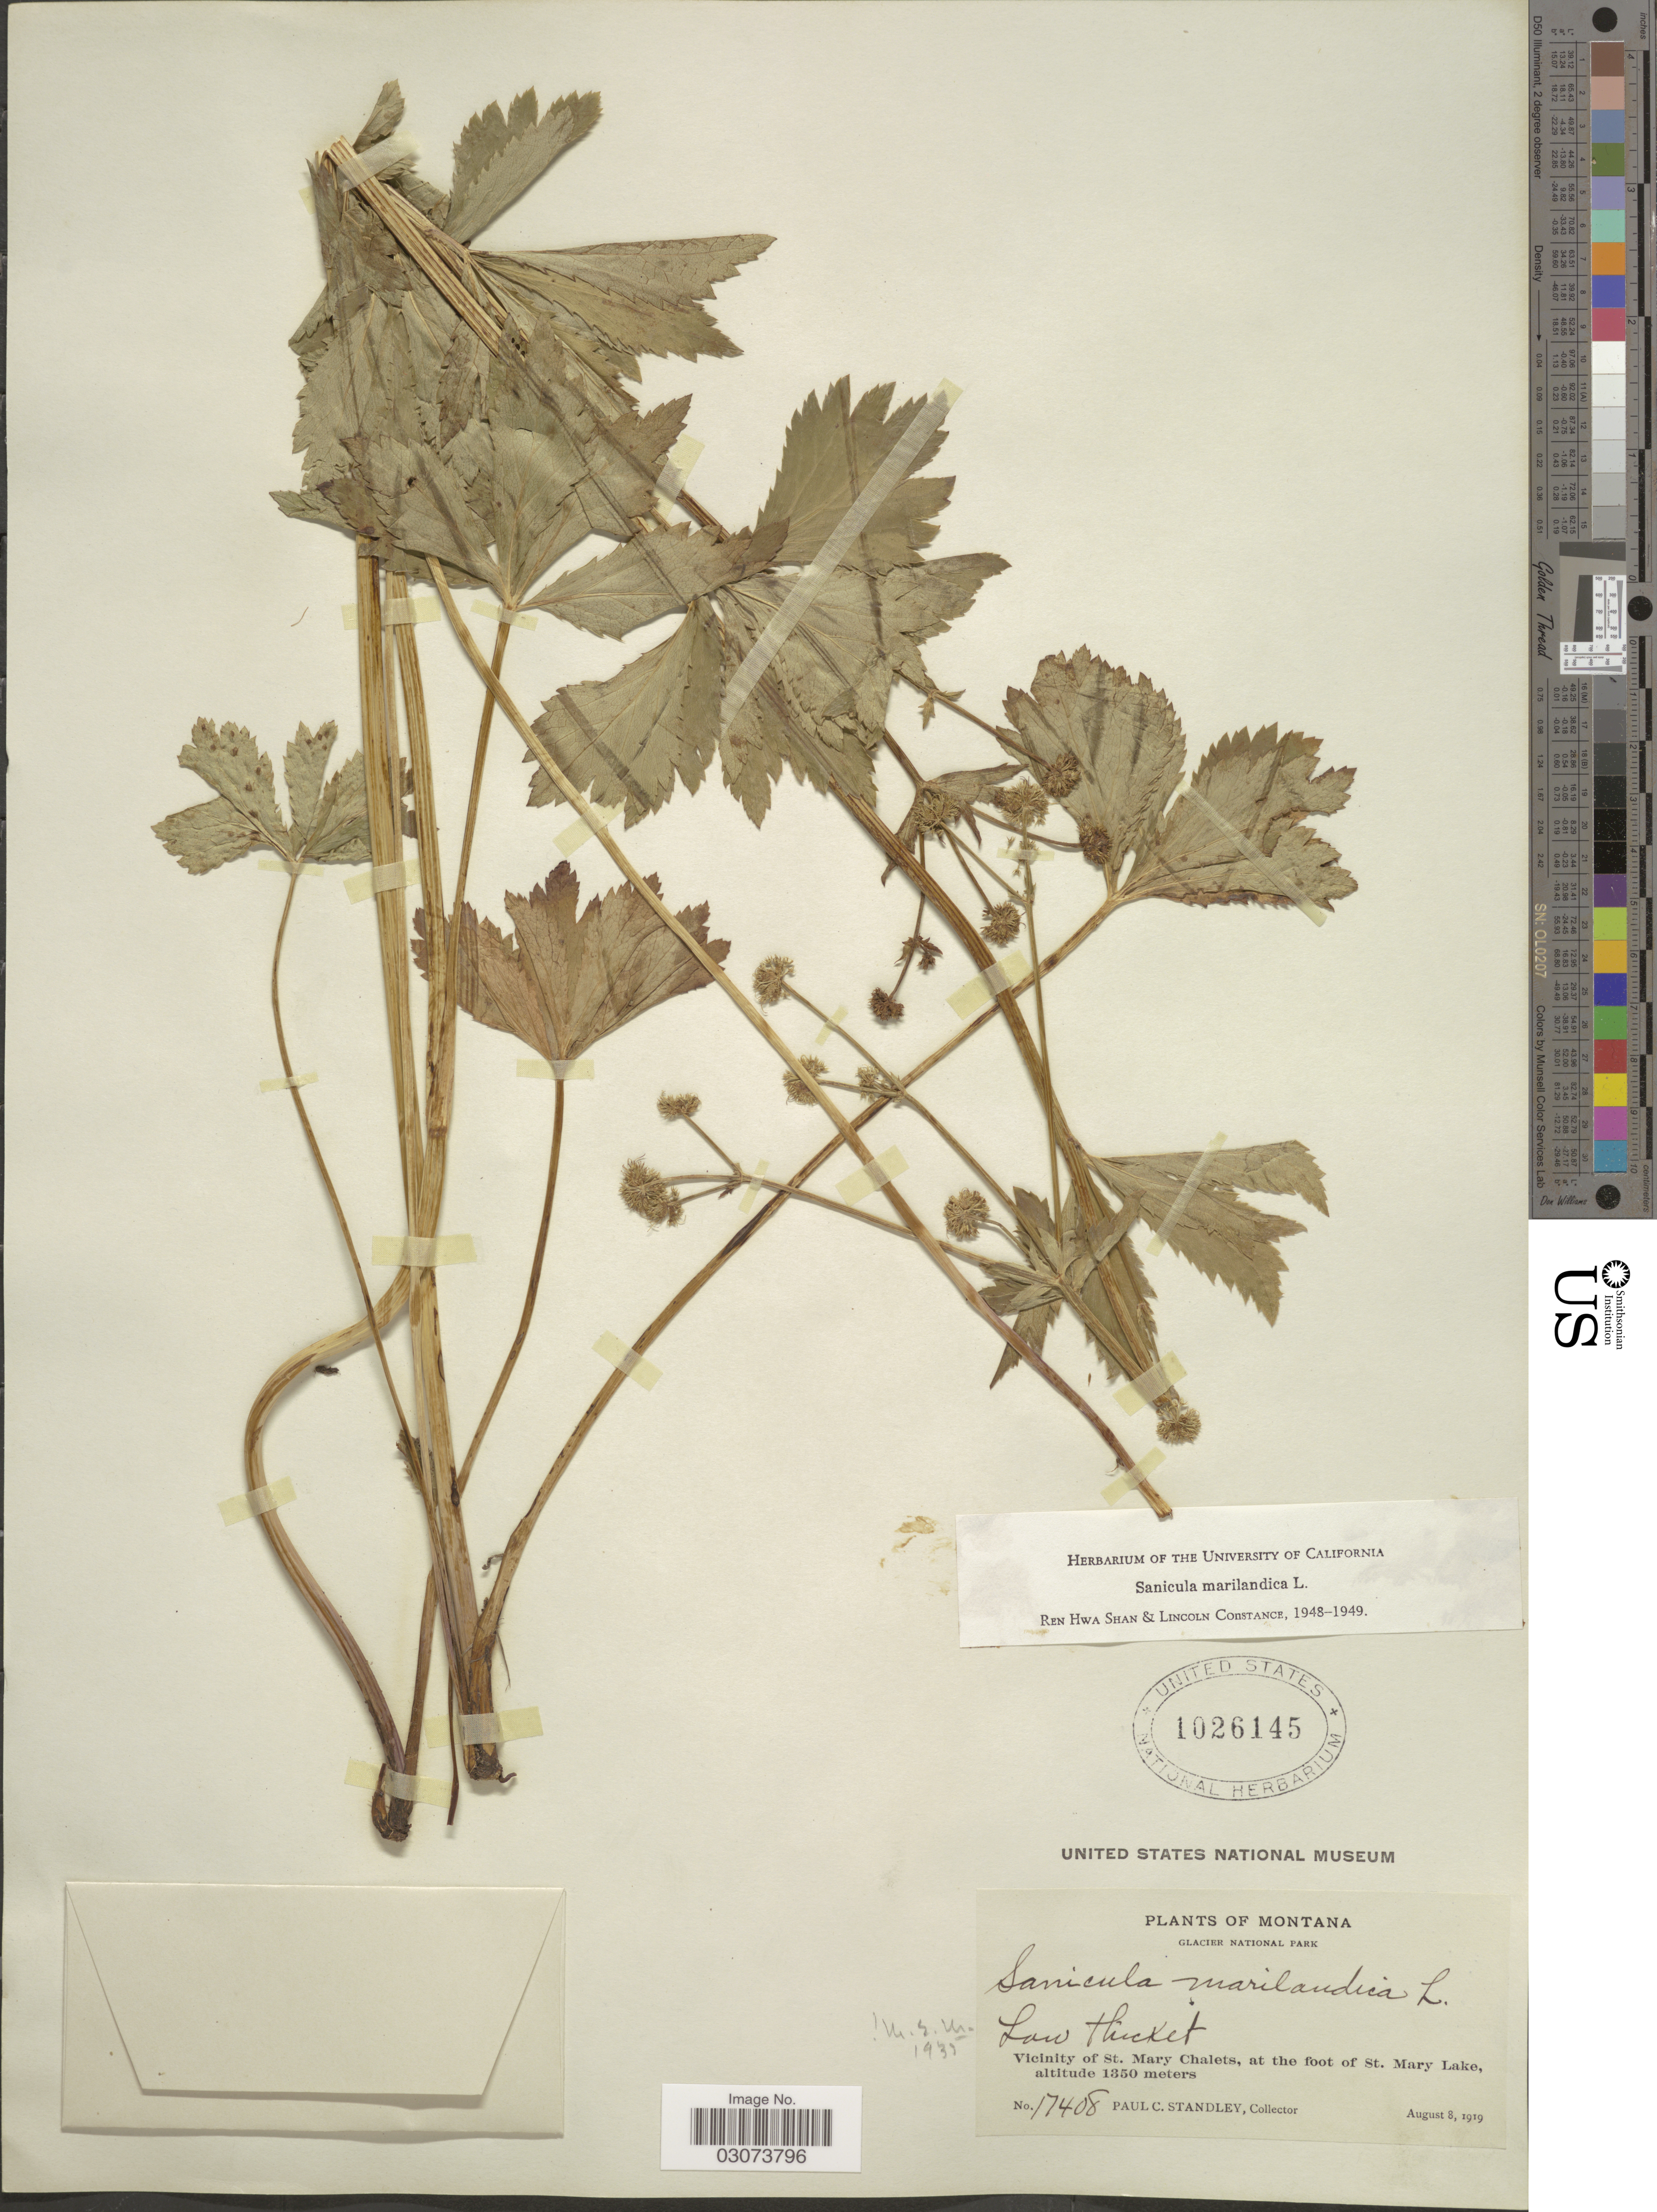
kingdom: Plantae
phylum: Tracheophyta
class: Magnoliopsida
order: Apiales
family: Apiaceae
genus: Sanicula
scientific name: Sanicula marilandica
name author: L.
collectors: P. C. Standley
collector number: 17408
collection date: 1919-08-08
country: United States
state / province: Montana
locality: Glacier National Park. Vicinity of St. Mary Chalets, at the foot of St. Mary Lake.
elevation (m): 1350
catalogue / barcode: US 1026145